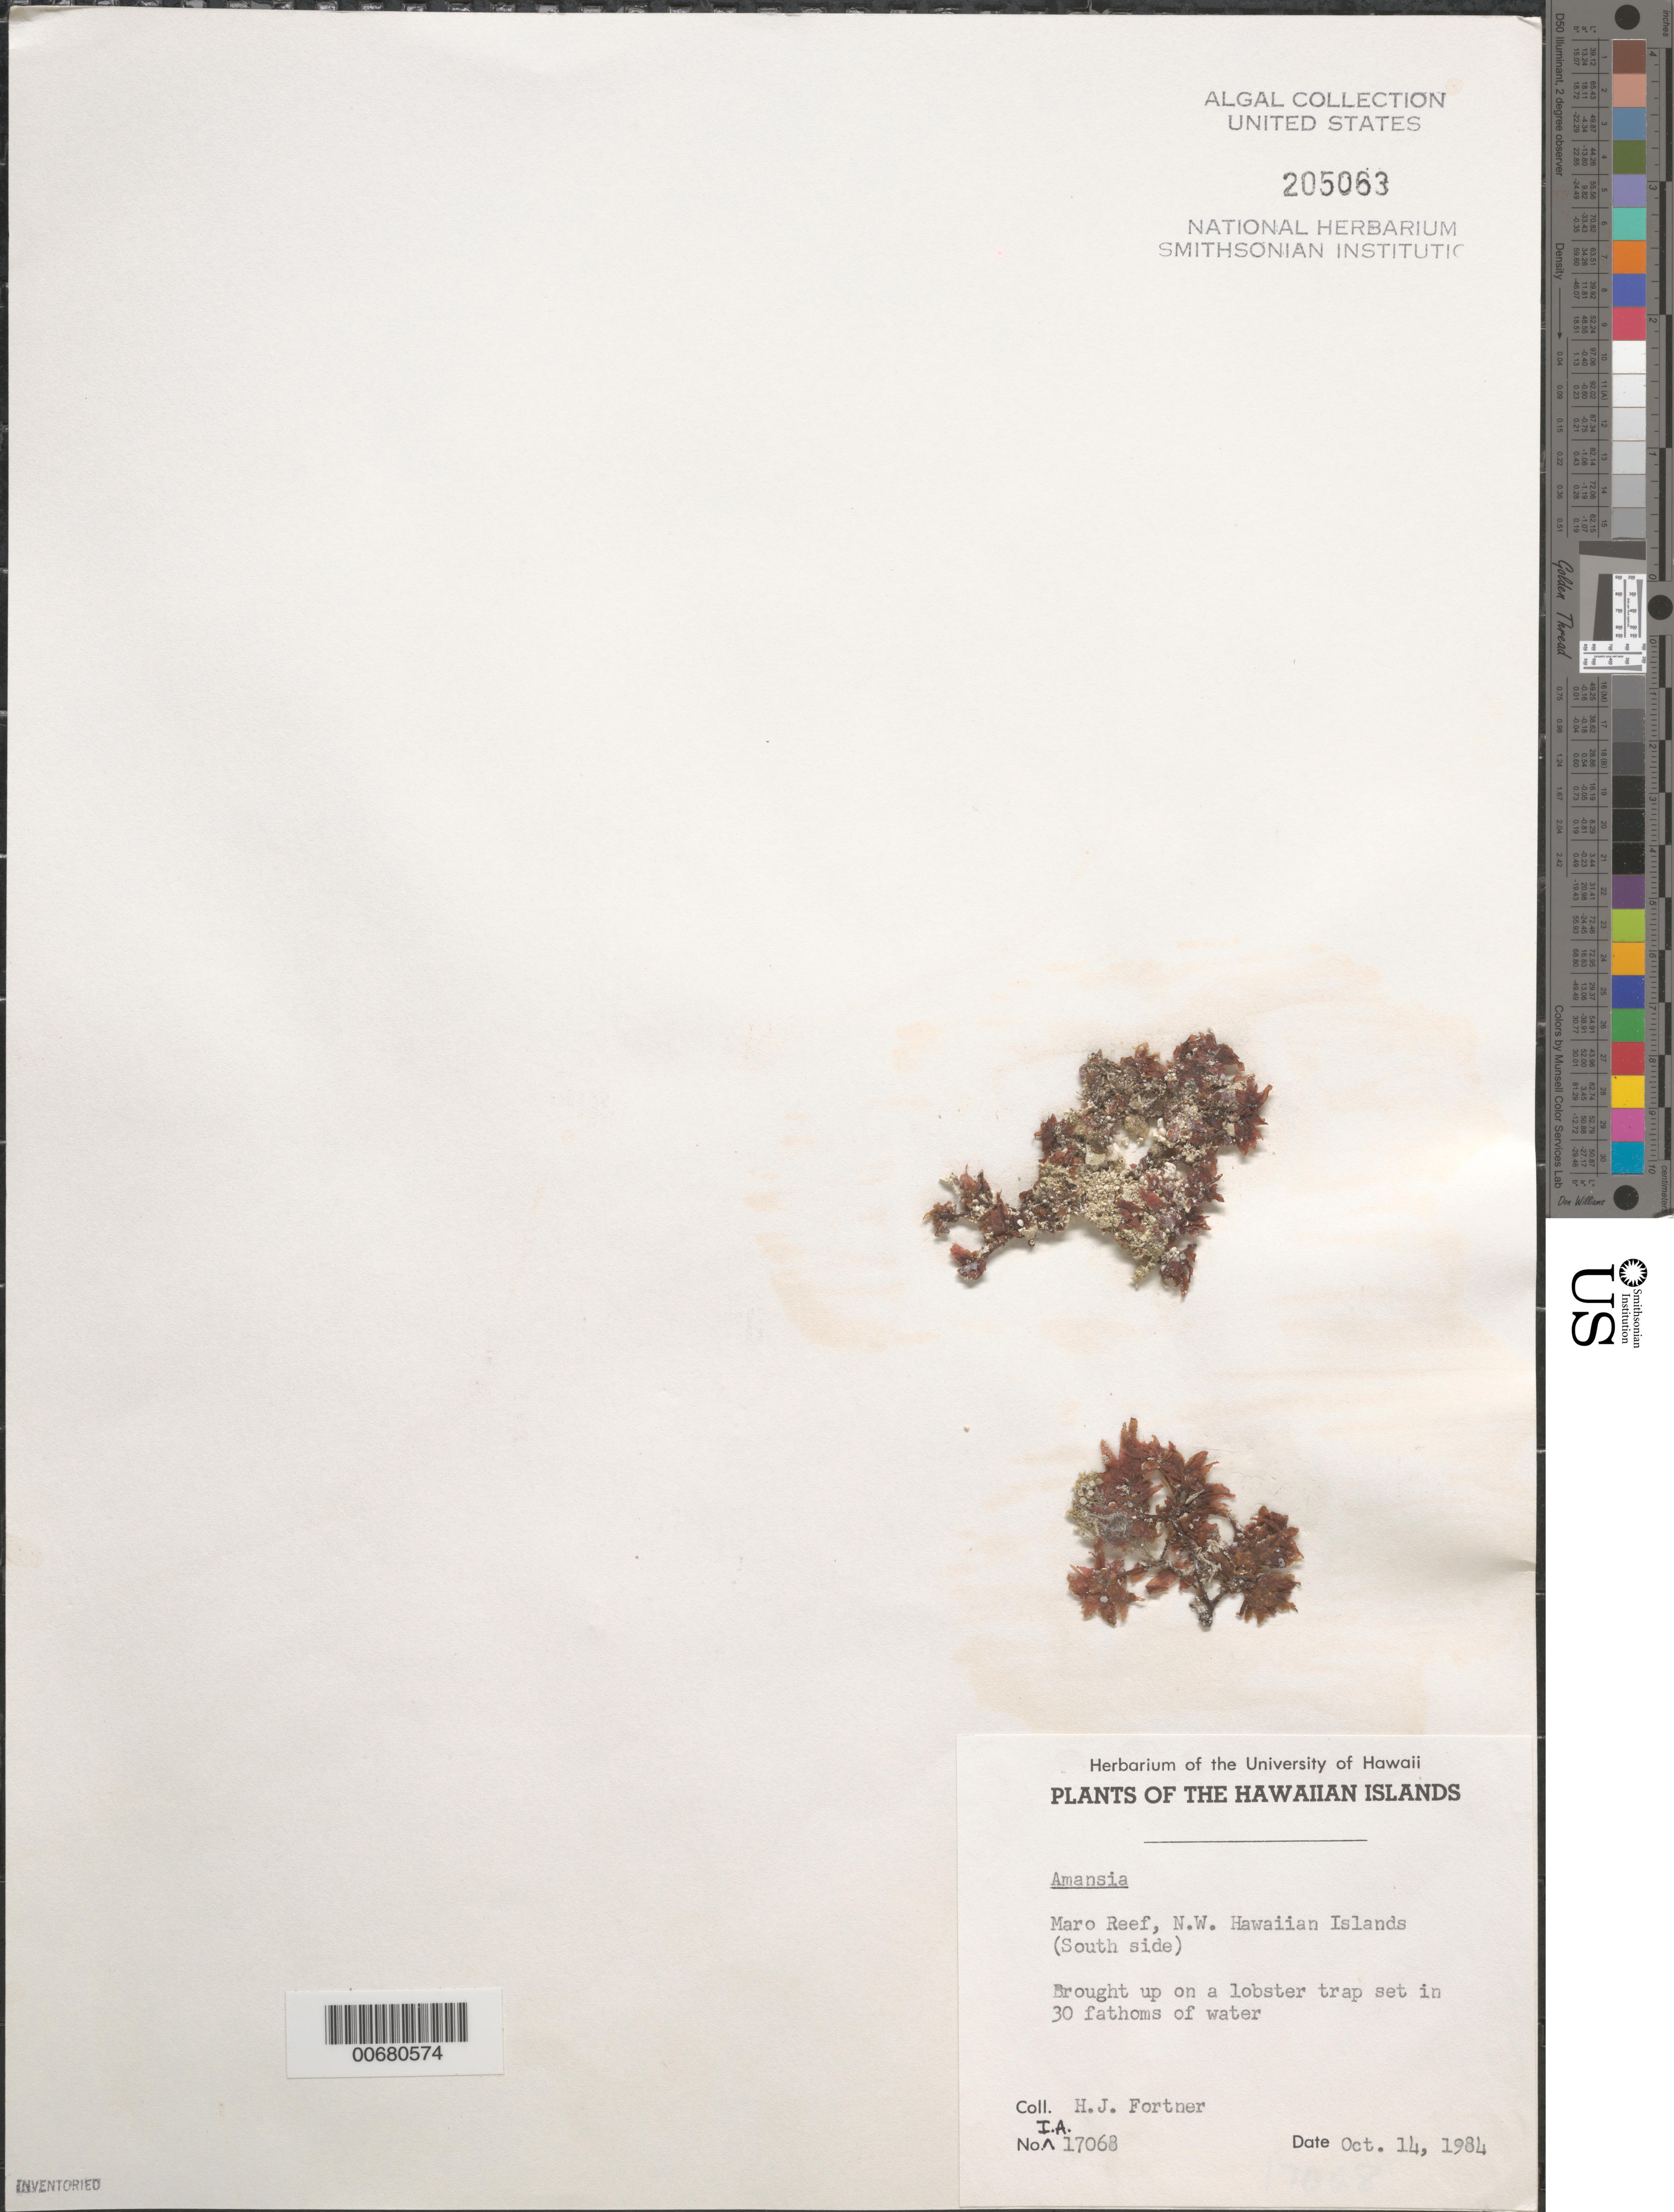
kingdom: Plantae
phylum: Rhodophyta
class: Florideophyceae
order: Ceramiales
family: Rhodomelaceae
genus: Amansia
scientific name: Amansia sp.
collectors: H. Fortner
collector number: IAA 17068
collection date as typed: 14 Oct 1984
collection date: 1984-10-14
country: United States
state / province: Hawaii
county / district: Honolulu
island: Maro Reef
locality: South side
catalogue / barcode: US 205063